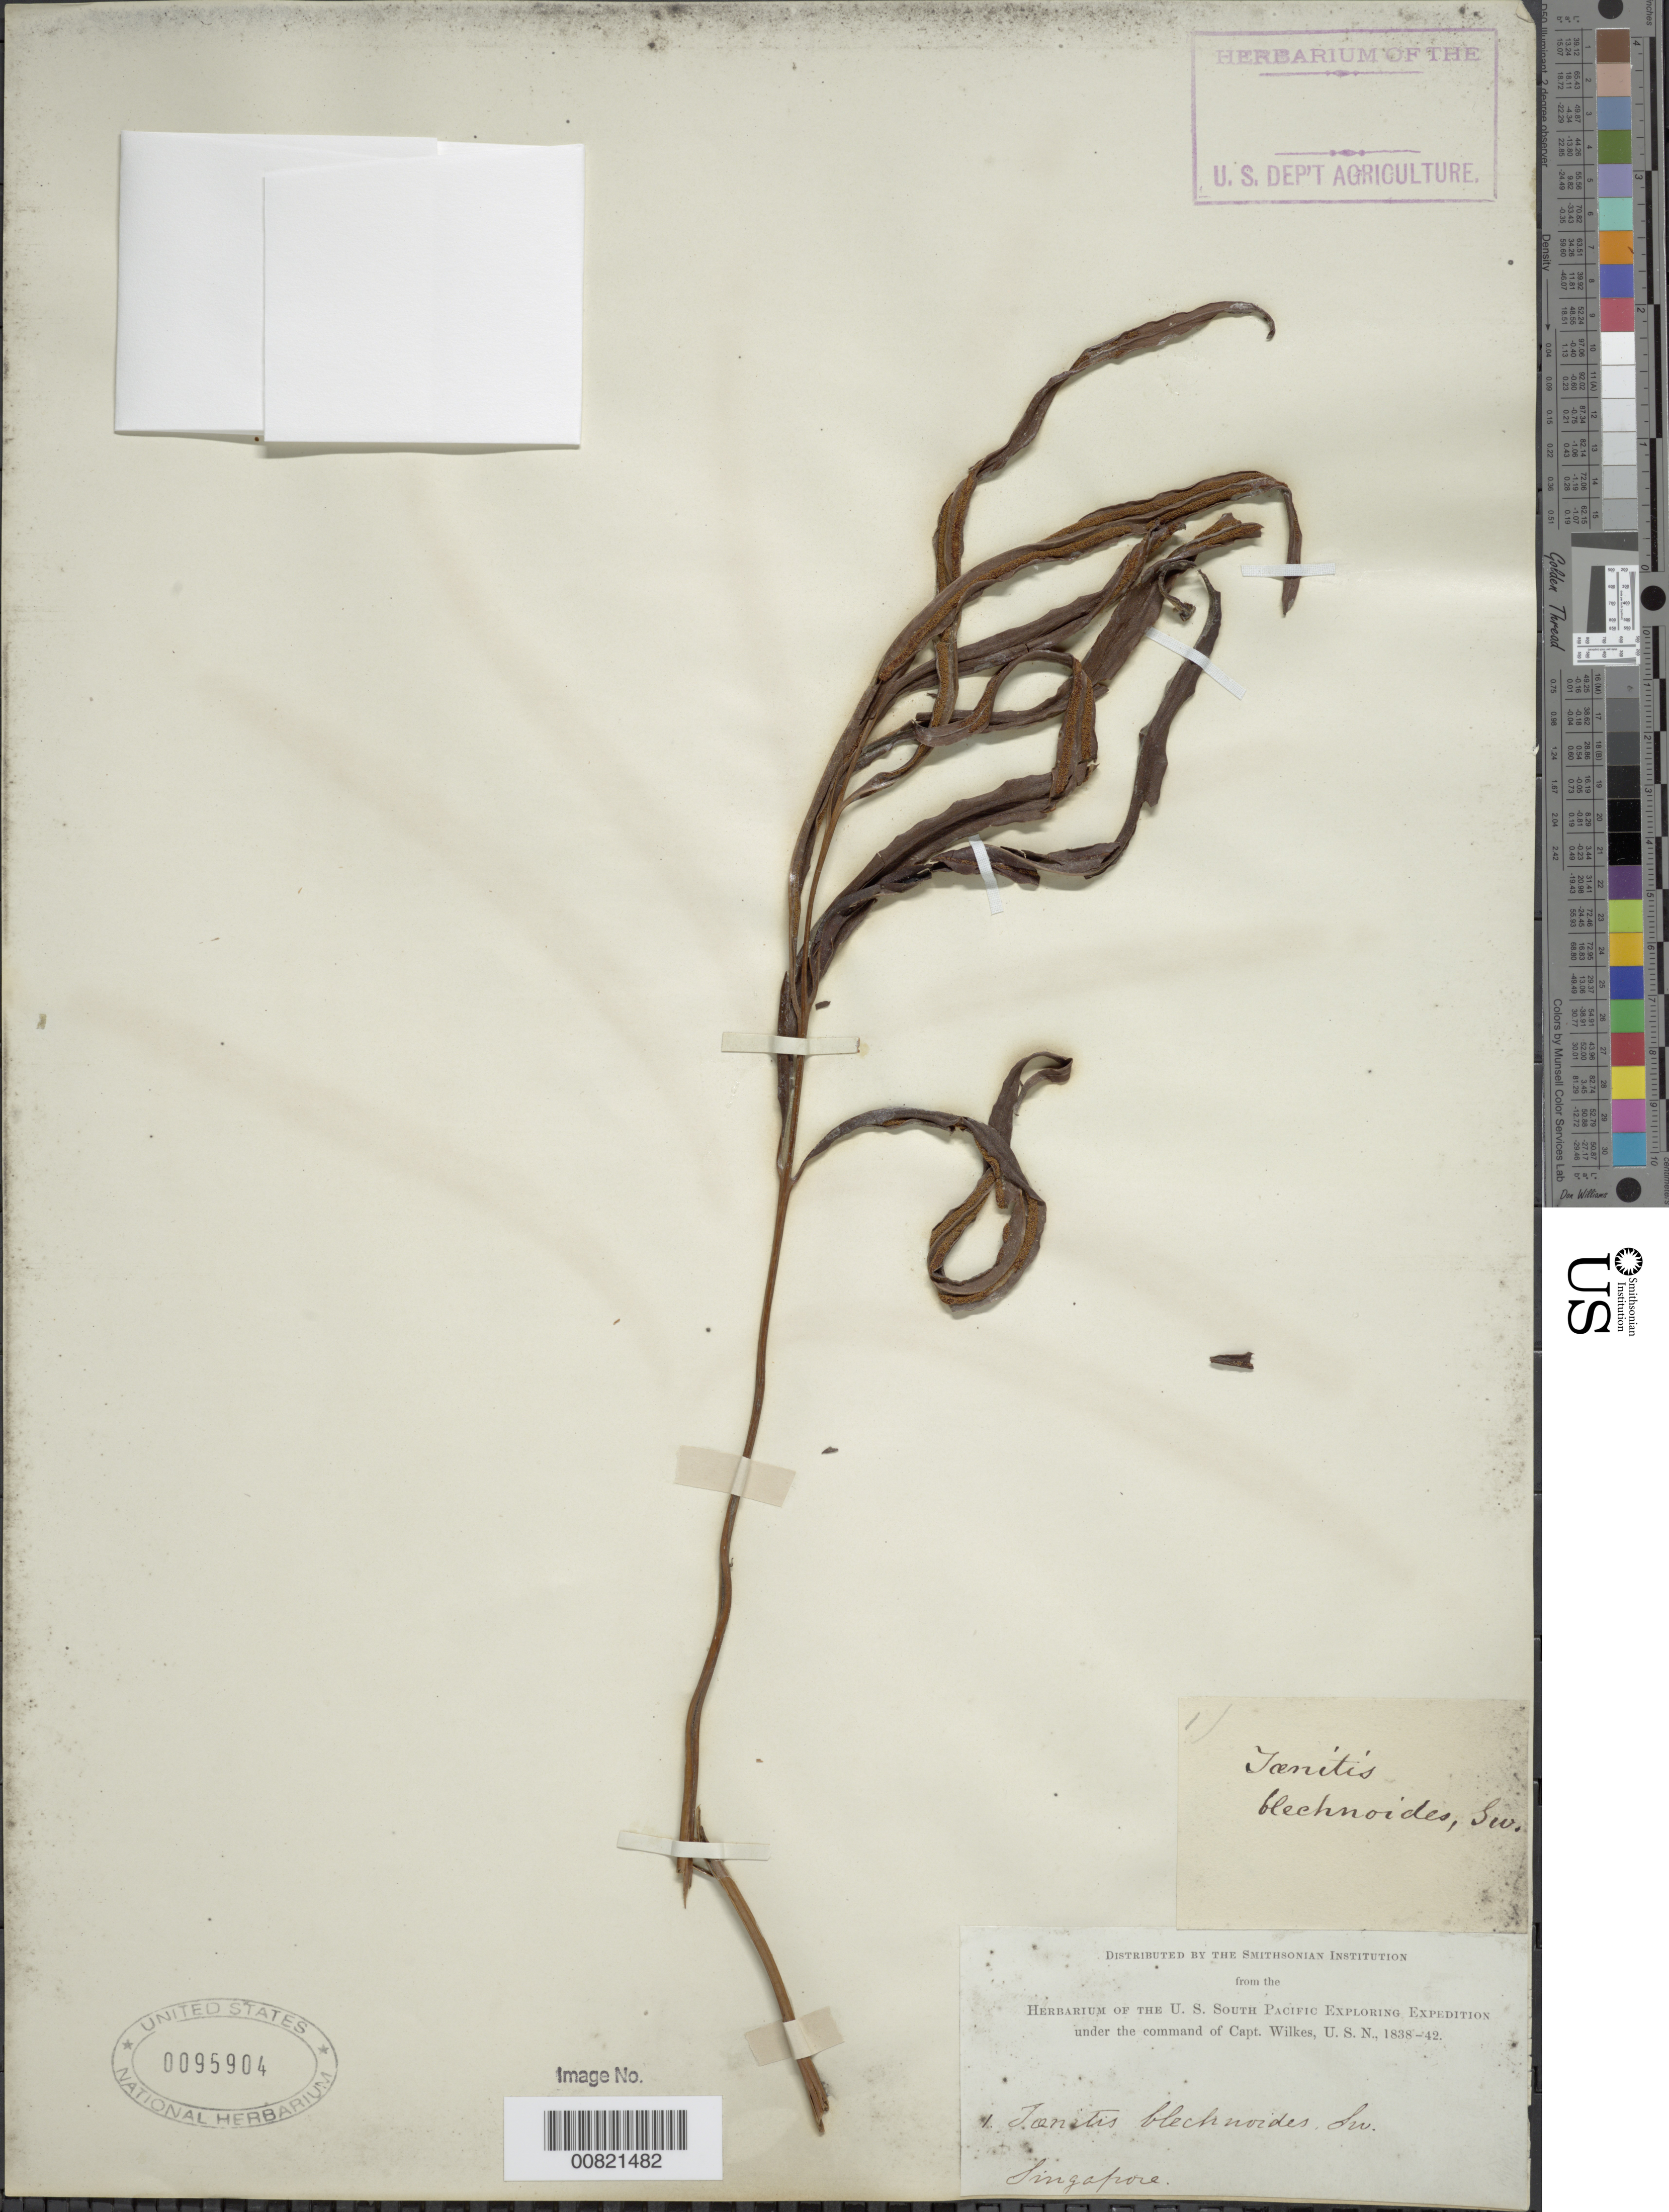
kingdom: Plantae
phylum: Tracheophyta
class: Polypodiopsida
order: Polypodiales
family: Pteridaceae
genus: Taenitis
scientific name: Taenitis blechnoides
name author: (Willd.) Sw.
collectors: Wilkes Explor. Exped.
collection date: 1838/1842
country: Singapore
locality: Singapore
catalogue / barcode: US 95904